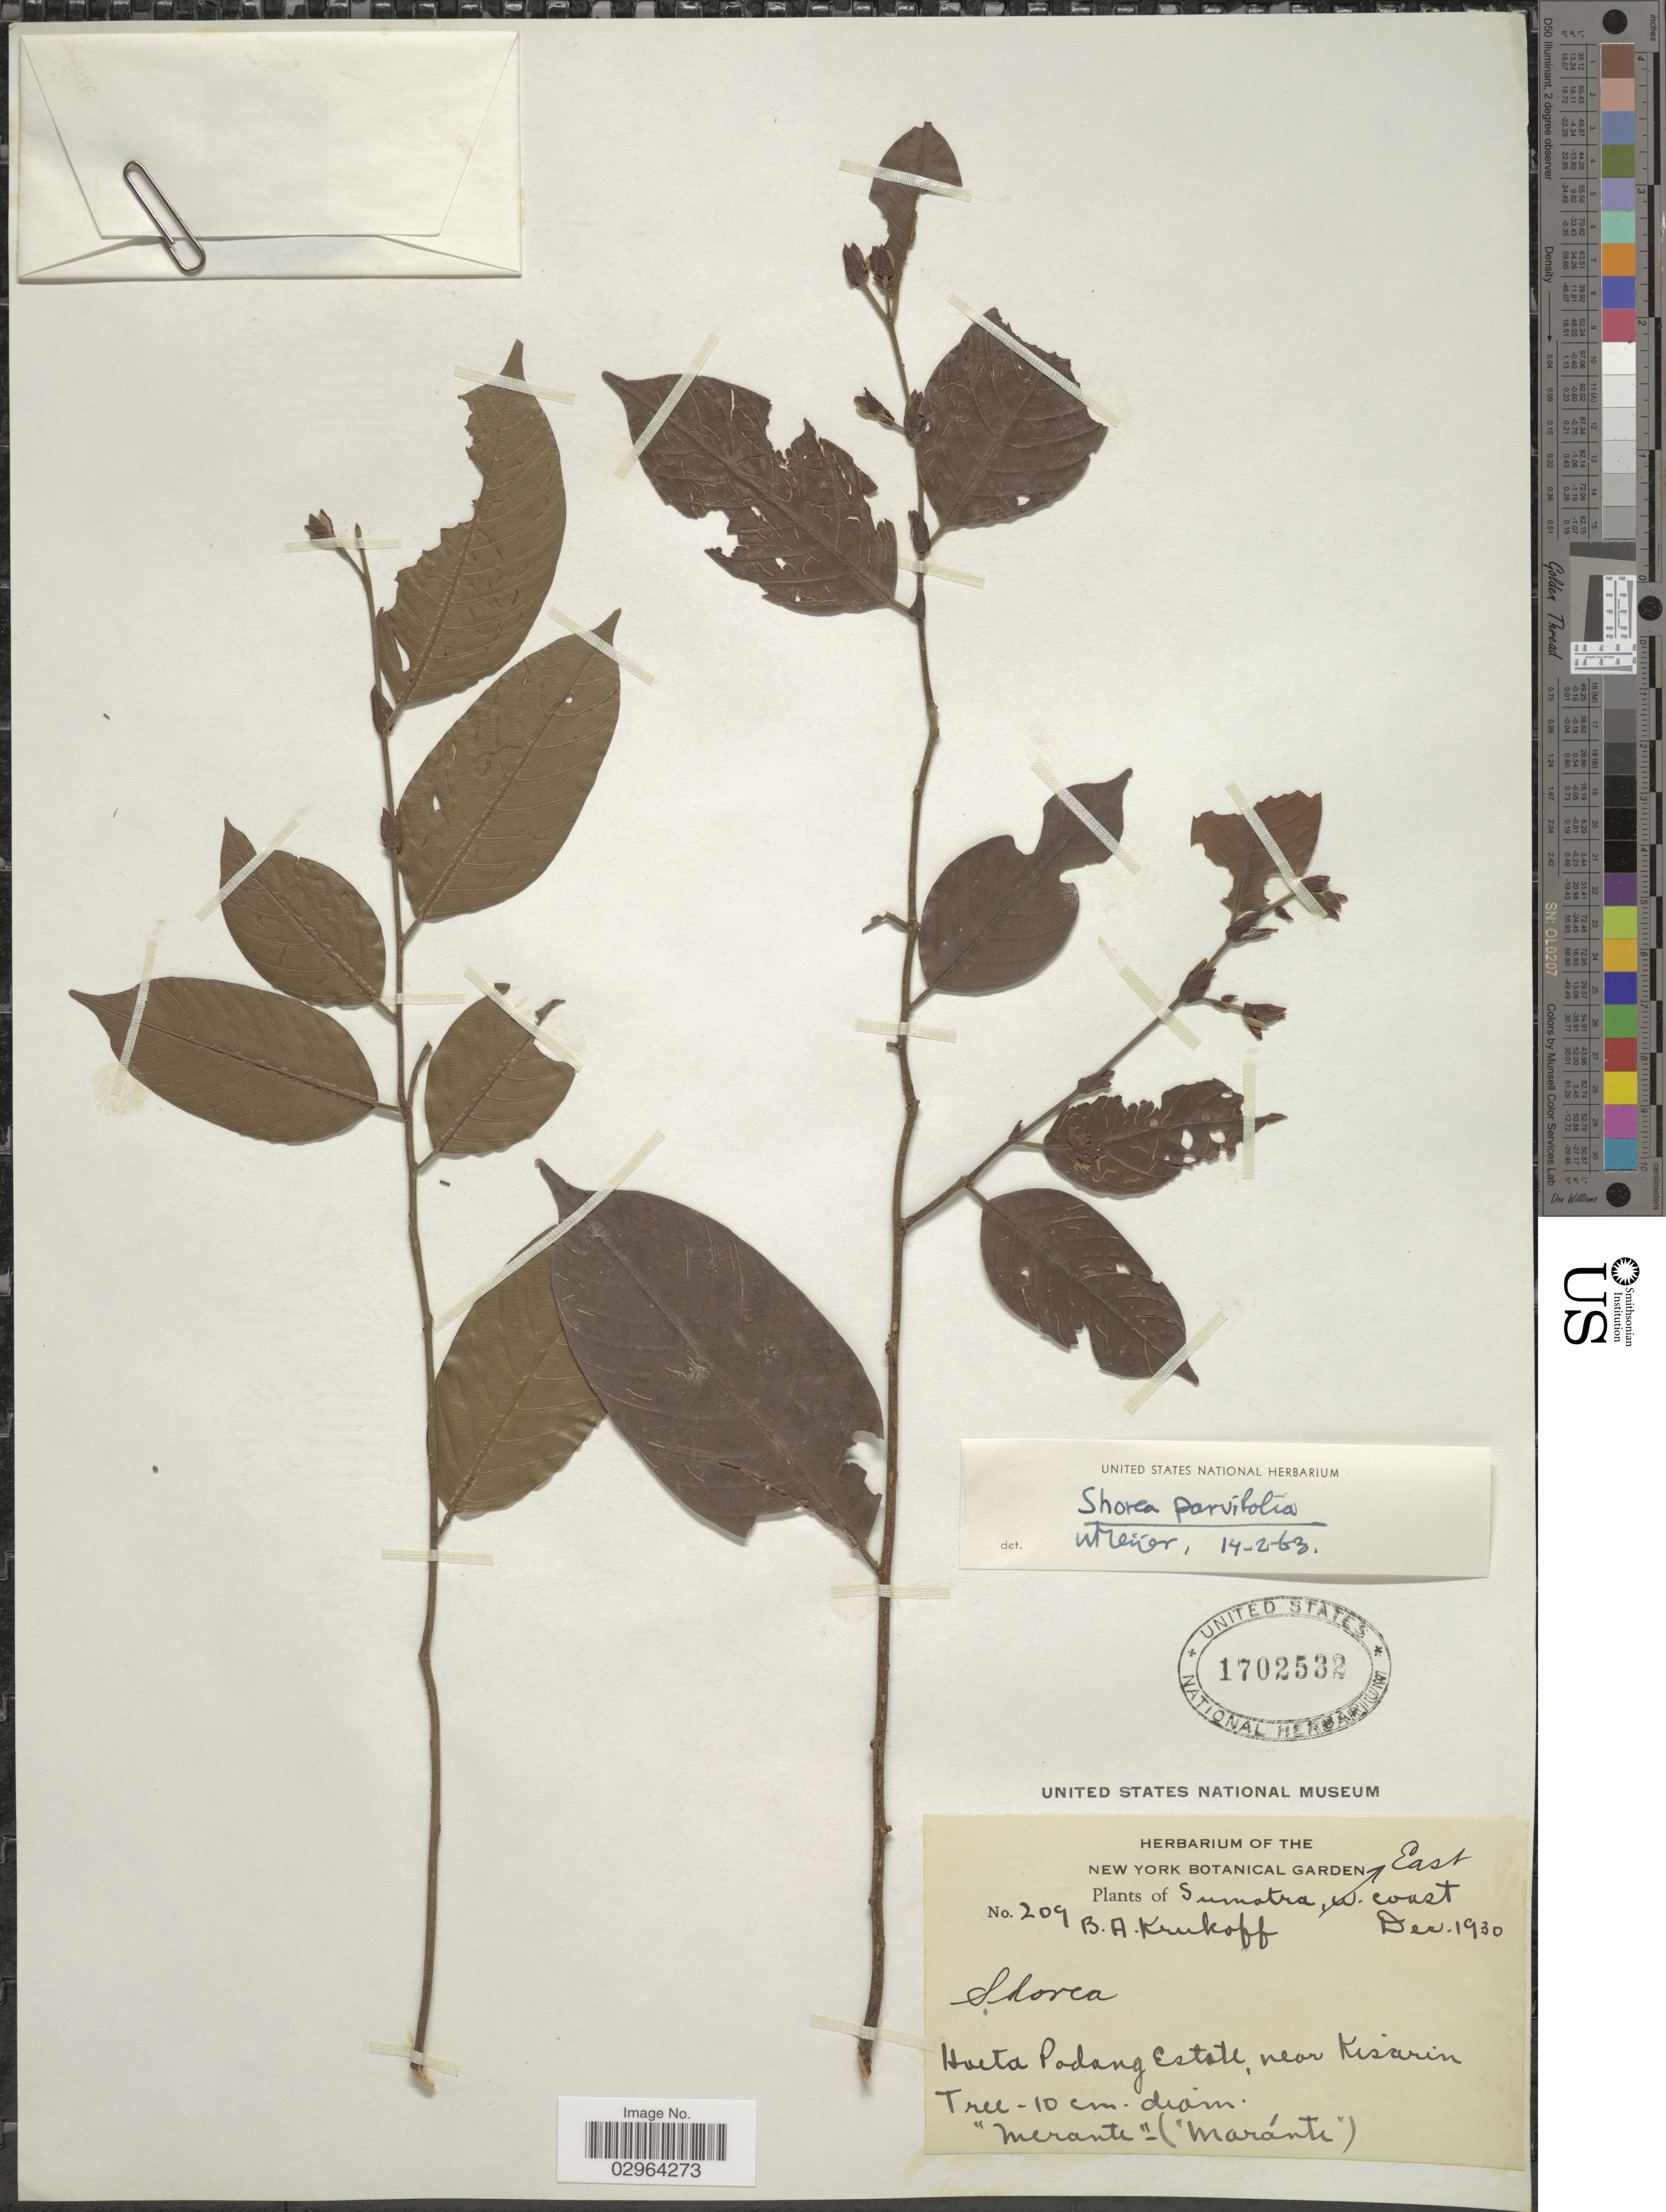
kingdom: Plantae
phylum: Tracheophyta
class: Magnoliopsida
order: Malvales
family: Dipterocarpaceae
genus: Rubroshorea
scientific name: Rubroshorea parvifolia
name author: (Dyer) P.S. Ashton & J. Heck.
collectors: B. A. Krukoff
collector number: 209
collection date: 1930-12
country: Indonesia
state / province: Sumatra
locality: Hoeta Padang Estate, near Kisarin. East coast.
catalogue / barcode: US 1702532